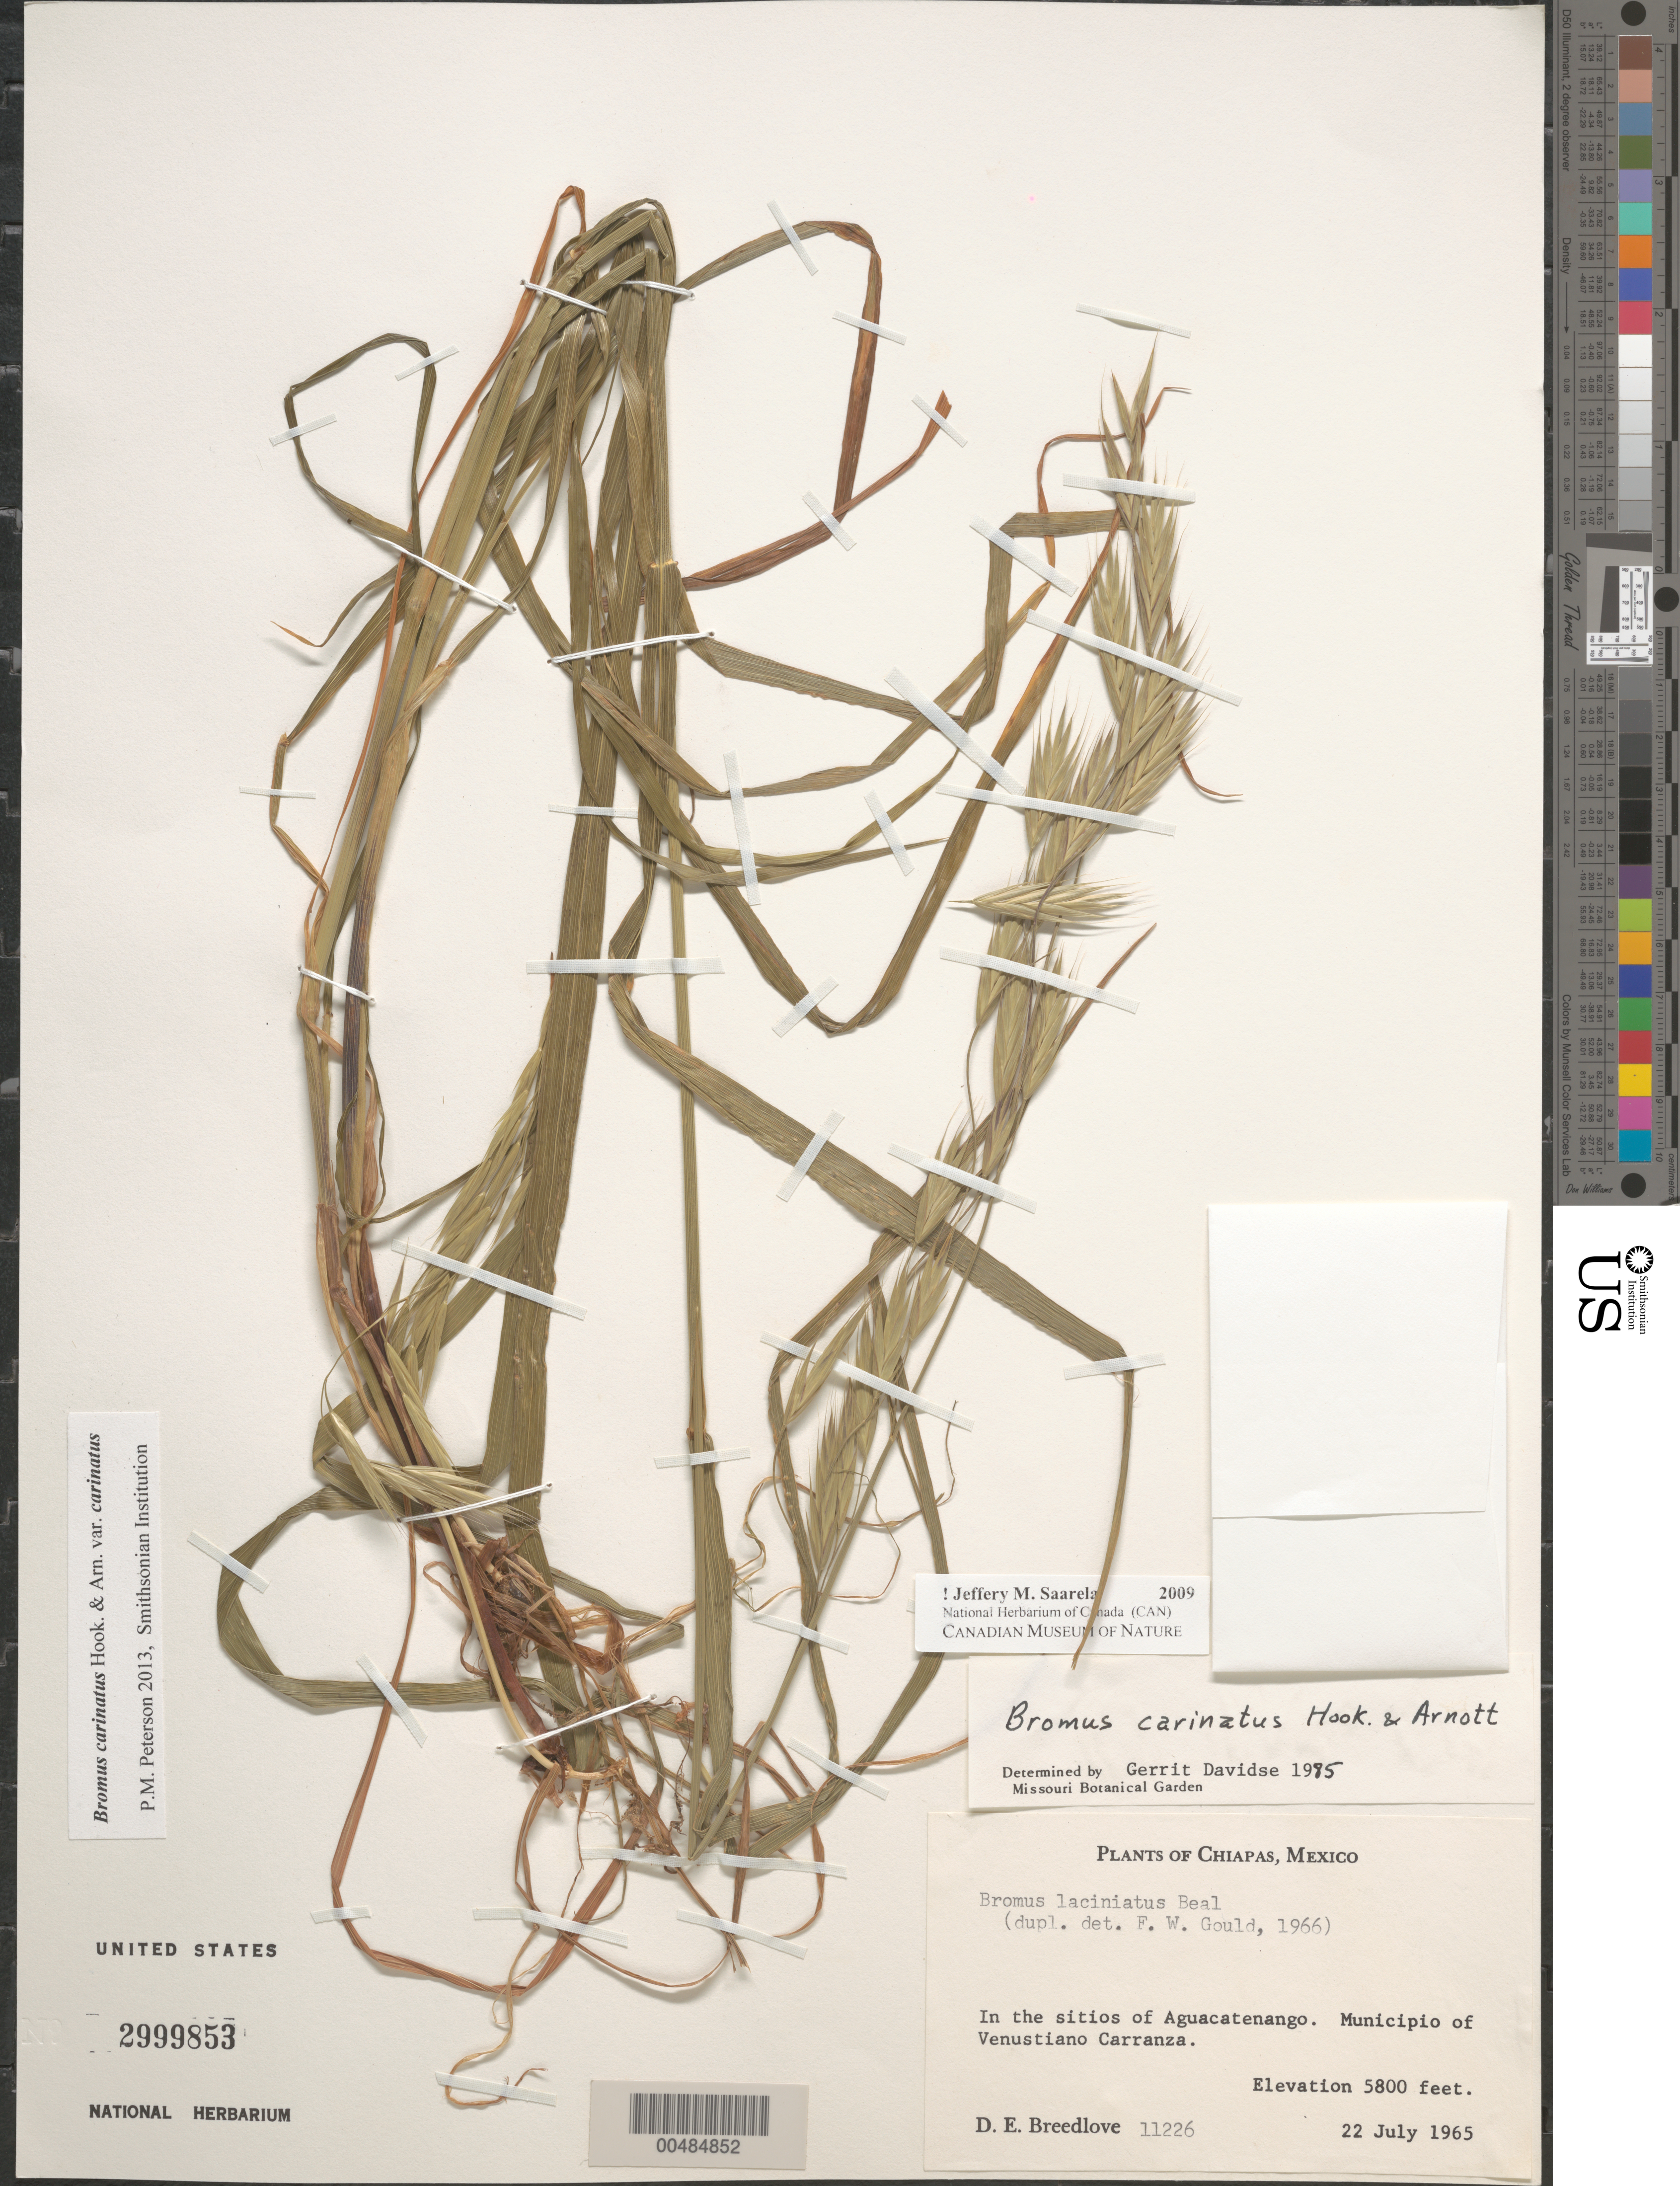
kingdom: Plantae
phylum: Tracheophyta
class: Liliopsida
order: Poales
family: Poaceae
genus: Bromus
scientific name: Bromus carinatus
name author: Hook. & Arn.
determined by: Davidse, Gerrit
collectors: D. E. Breedlove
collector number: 11226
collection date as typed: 22 Jul 1965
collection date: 1965-07-22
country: Mexico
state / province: Chiapas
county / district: Venustiano Carranza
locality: In the sitios of Aguacatenango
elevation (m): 1768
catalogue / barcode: US 2999853